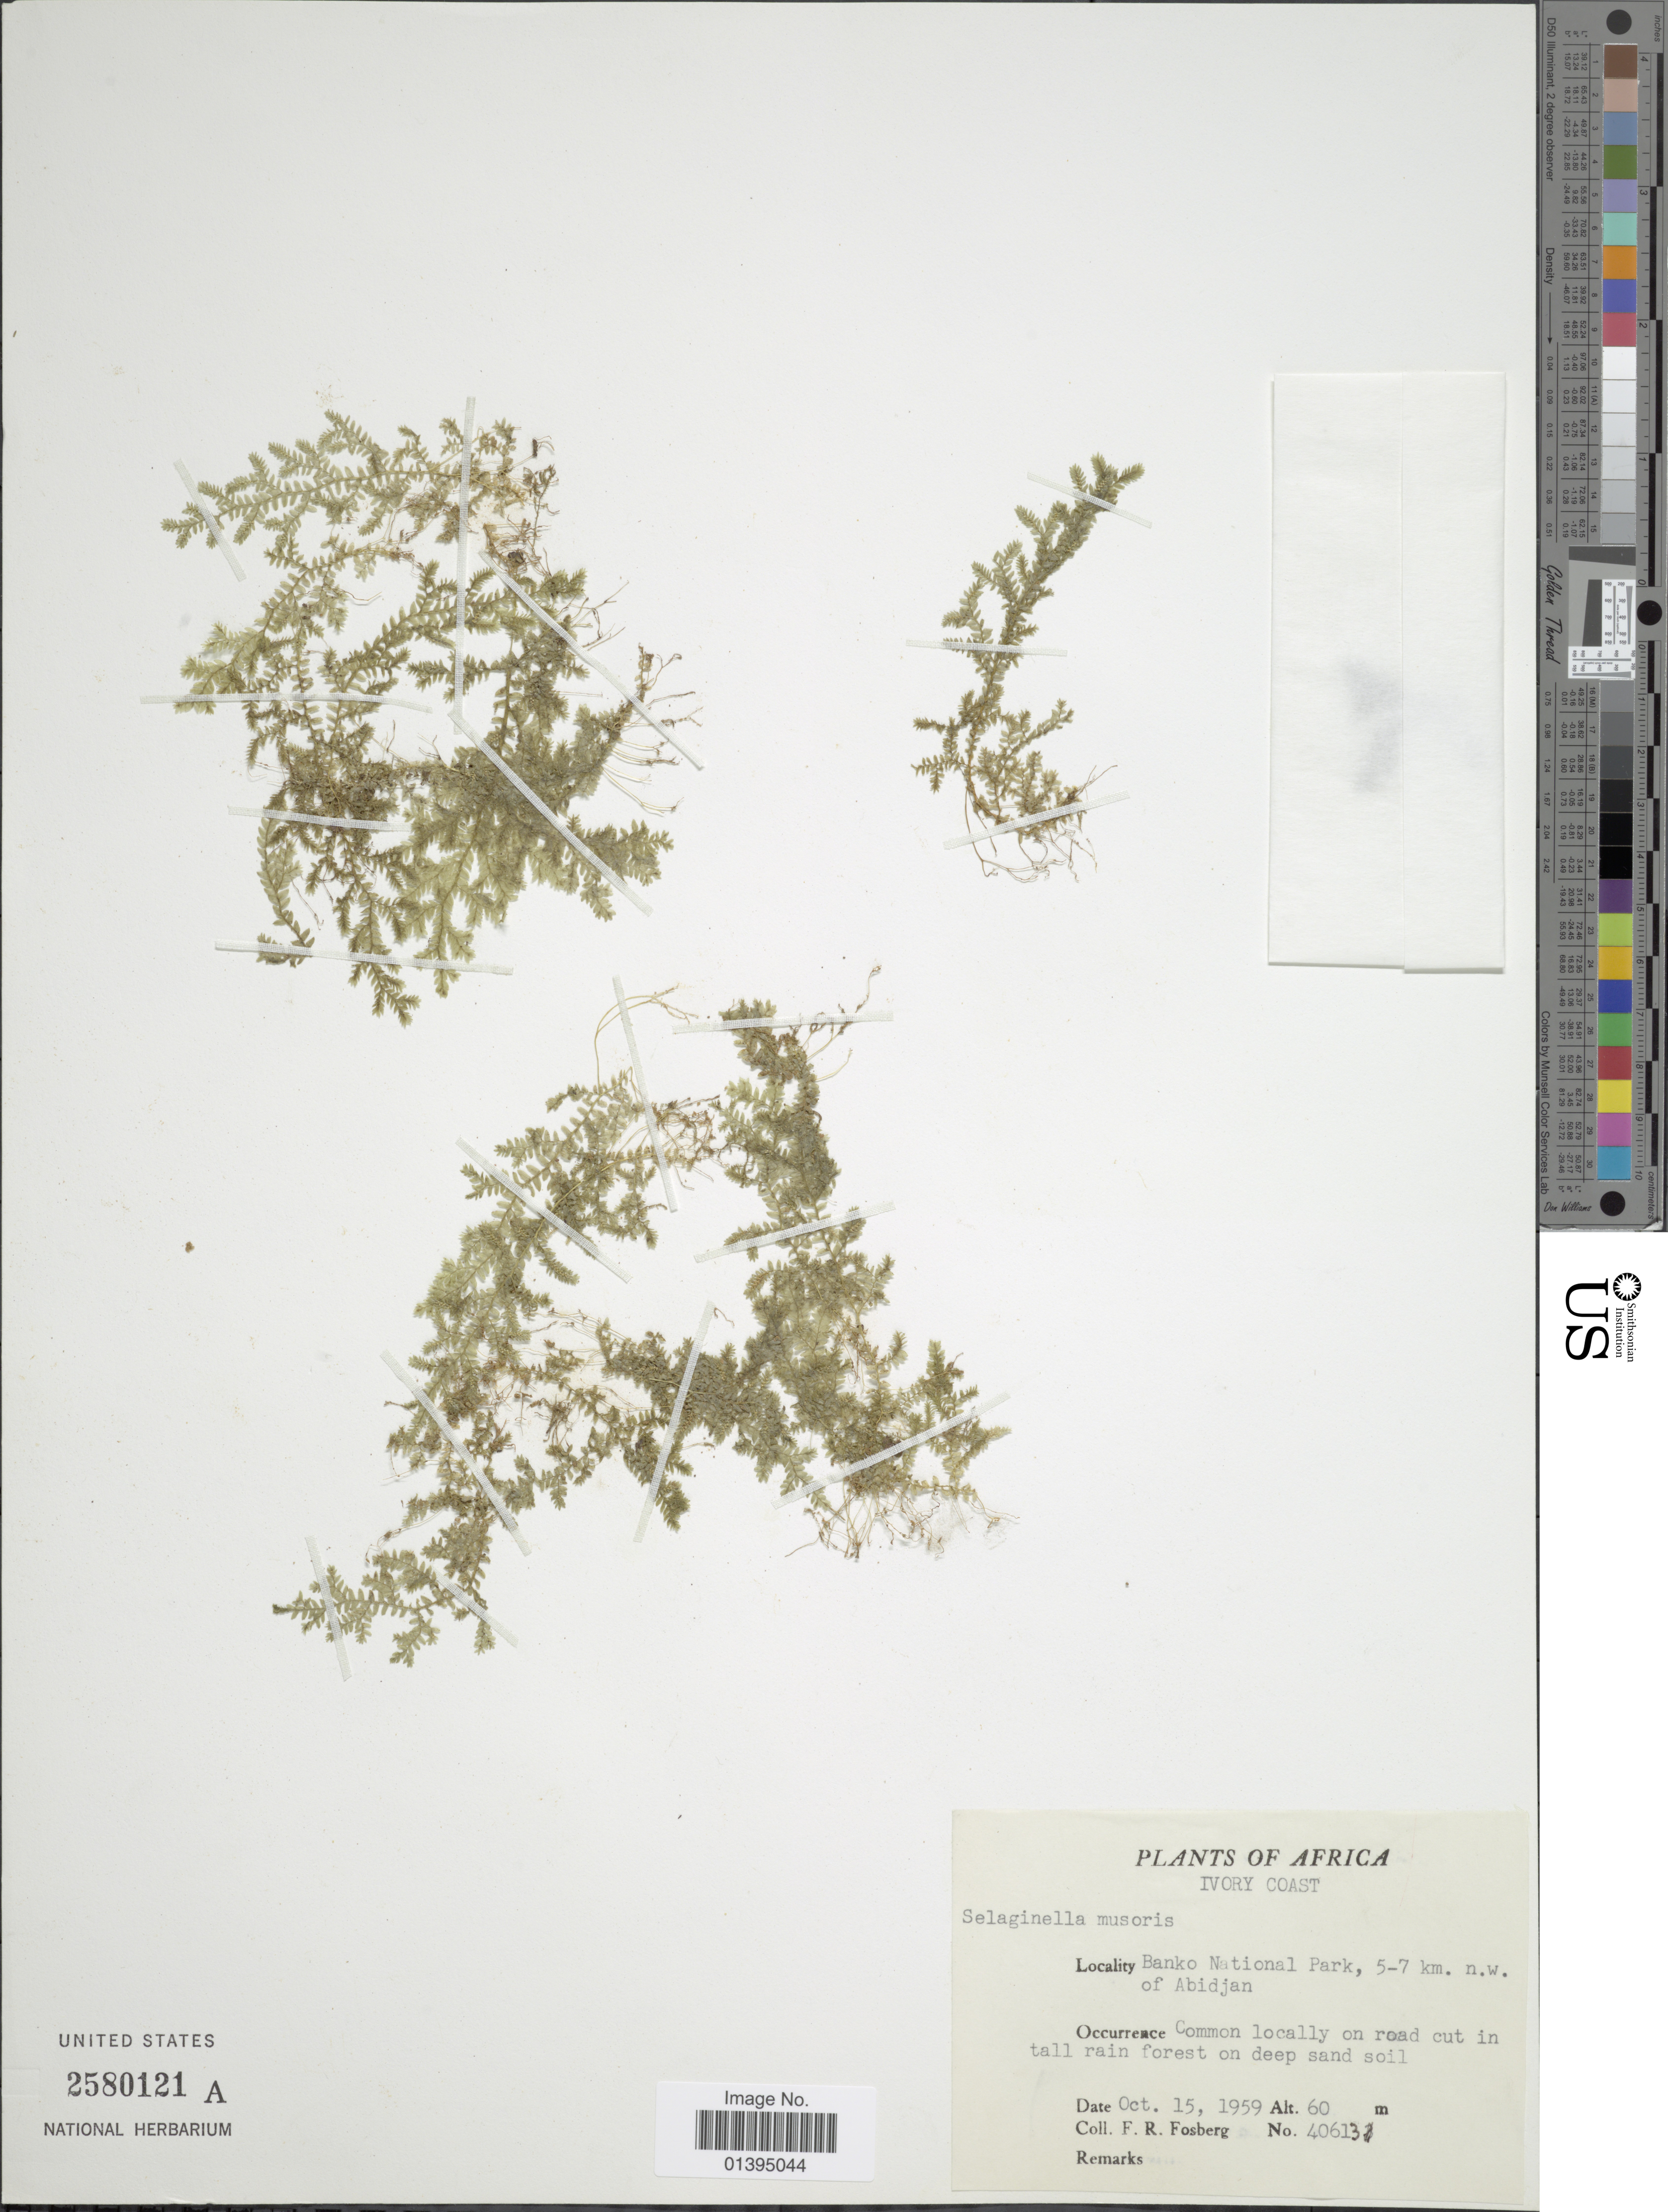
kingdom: Plantae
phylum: Tracheophyta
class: Lycopodiopsida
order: Selaginellales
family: Selaginellaceae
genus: Selaginella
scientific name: Selaginella sp.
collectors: F. R. Fosberg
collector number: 40613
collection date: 1959-10-15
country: Ivory Coast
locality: Africa, Banko National Park, 5-7 km n.w. of Abidjan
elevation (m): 60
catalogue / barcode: US 2580121A